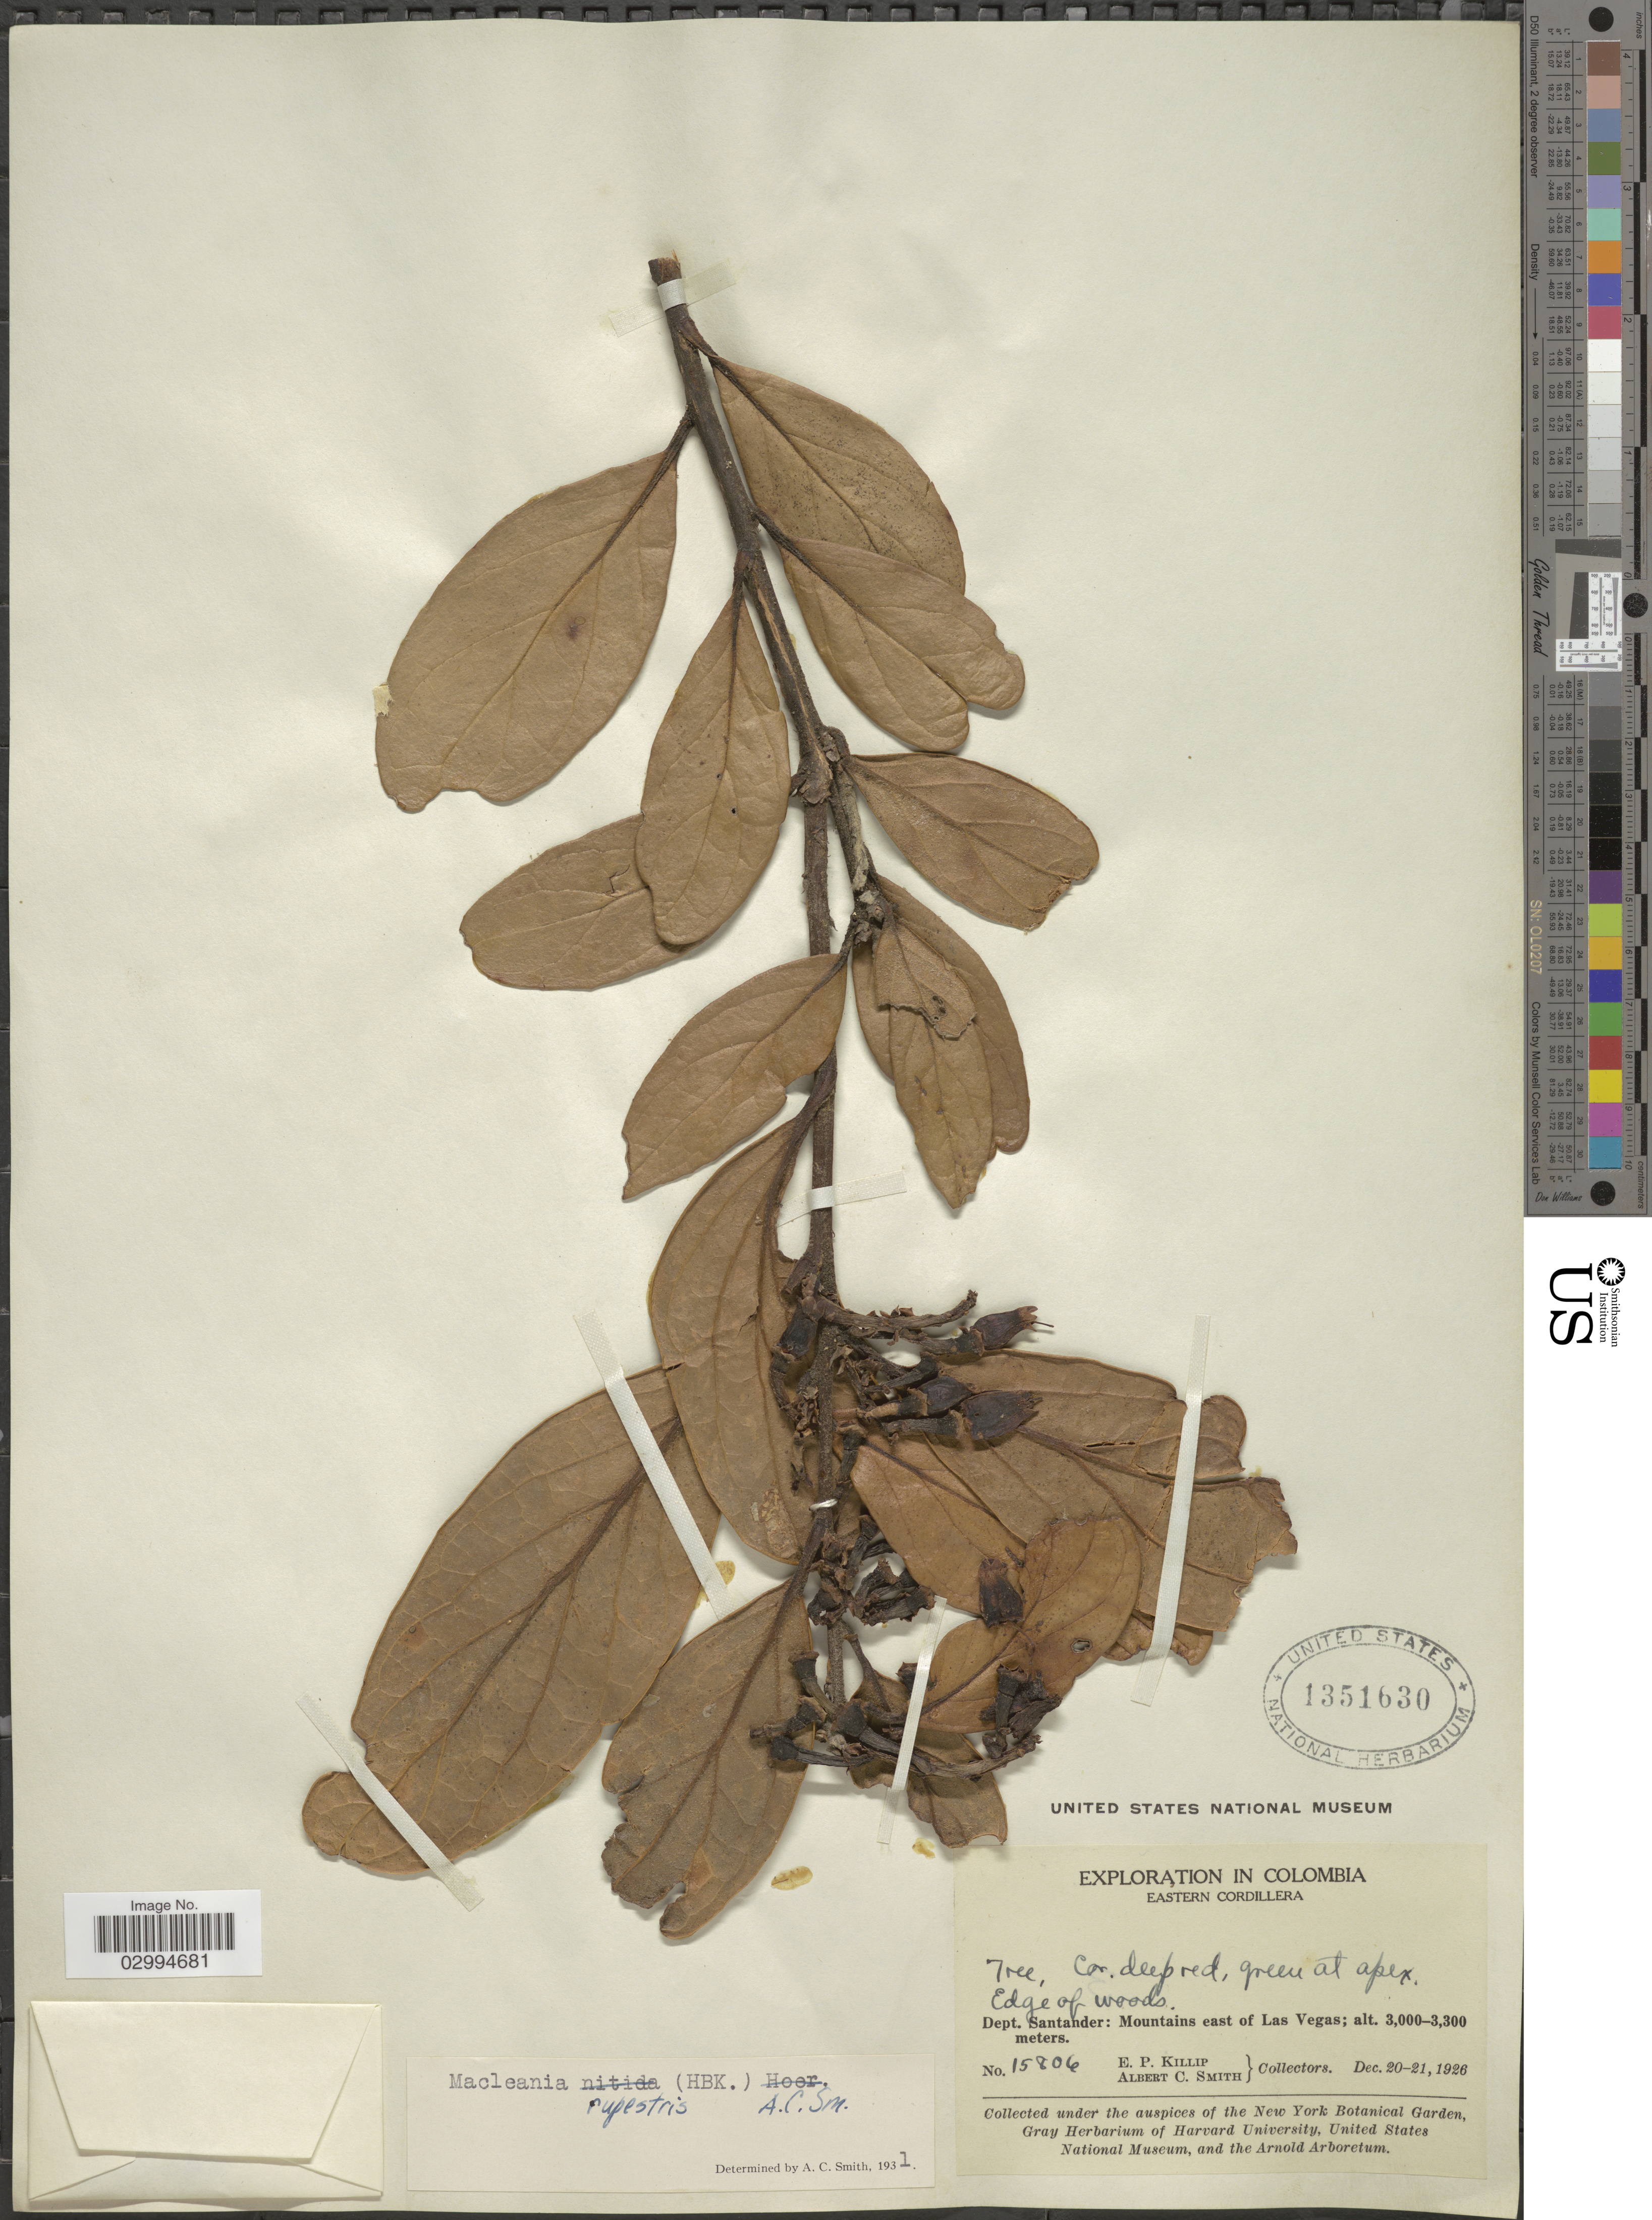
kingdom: Plantae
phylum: Tracheophyta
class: Magnoliopsida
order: Ericales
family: Ericaceae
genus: Macleania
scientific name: Macleania rupestris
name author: (Kunth) A.C. Sm.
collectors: E. P. Killip & A. C. Smith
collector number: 15806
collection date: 1926-12-20/1926-12-21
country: Colombia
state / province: Santander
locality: Eastern Cordillera. Dept. Santander: Mountains east of Las Vegas.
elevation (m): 3000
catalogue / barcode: US 1351630